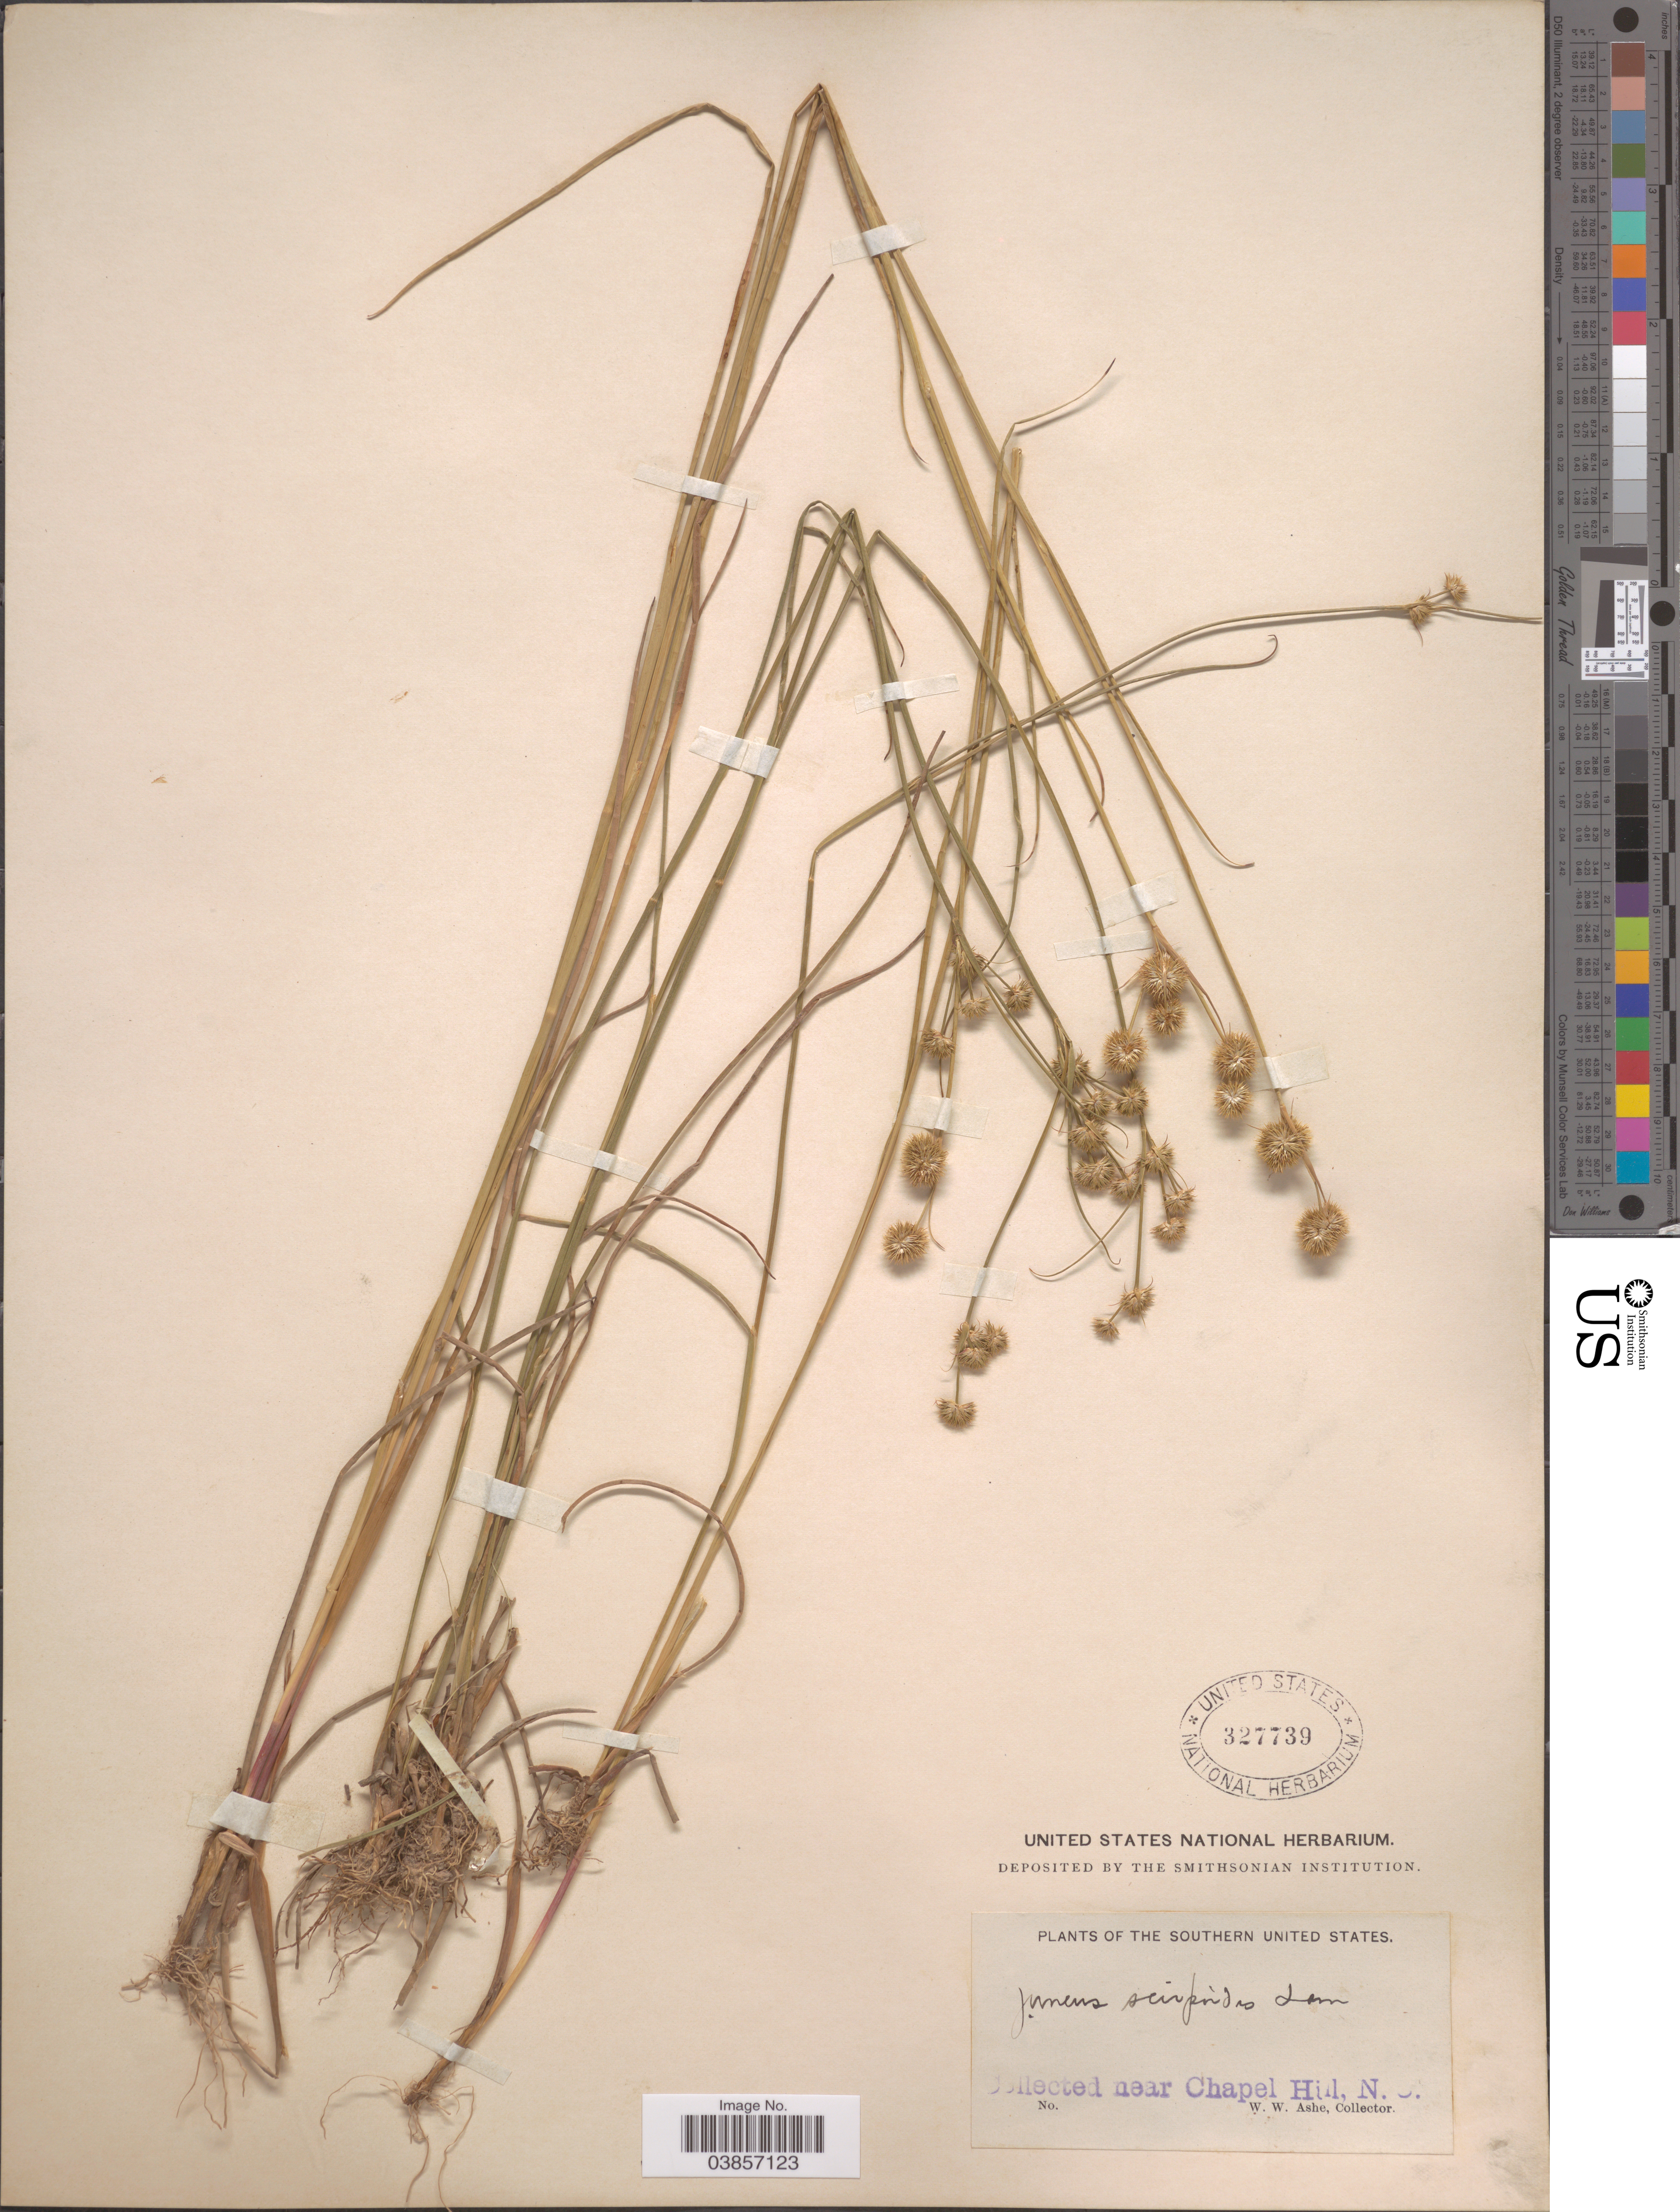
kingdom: Plantae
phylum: Tracheophyta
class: Liliopsida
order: Poales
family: Juncaceae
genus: Juncus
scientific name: Juncus scirpoides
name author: Lam.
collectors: W. W. Ashe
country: United States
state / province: North Carolina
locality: Southern United States, near Chapel Hill.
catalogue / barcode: US 327739